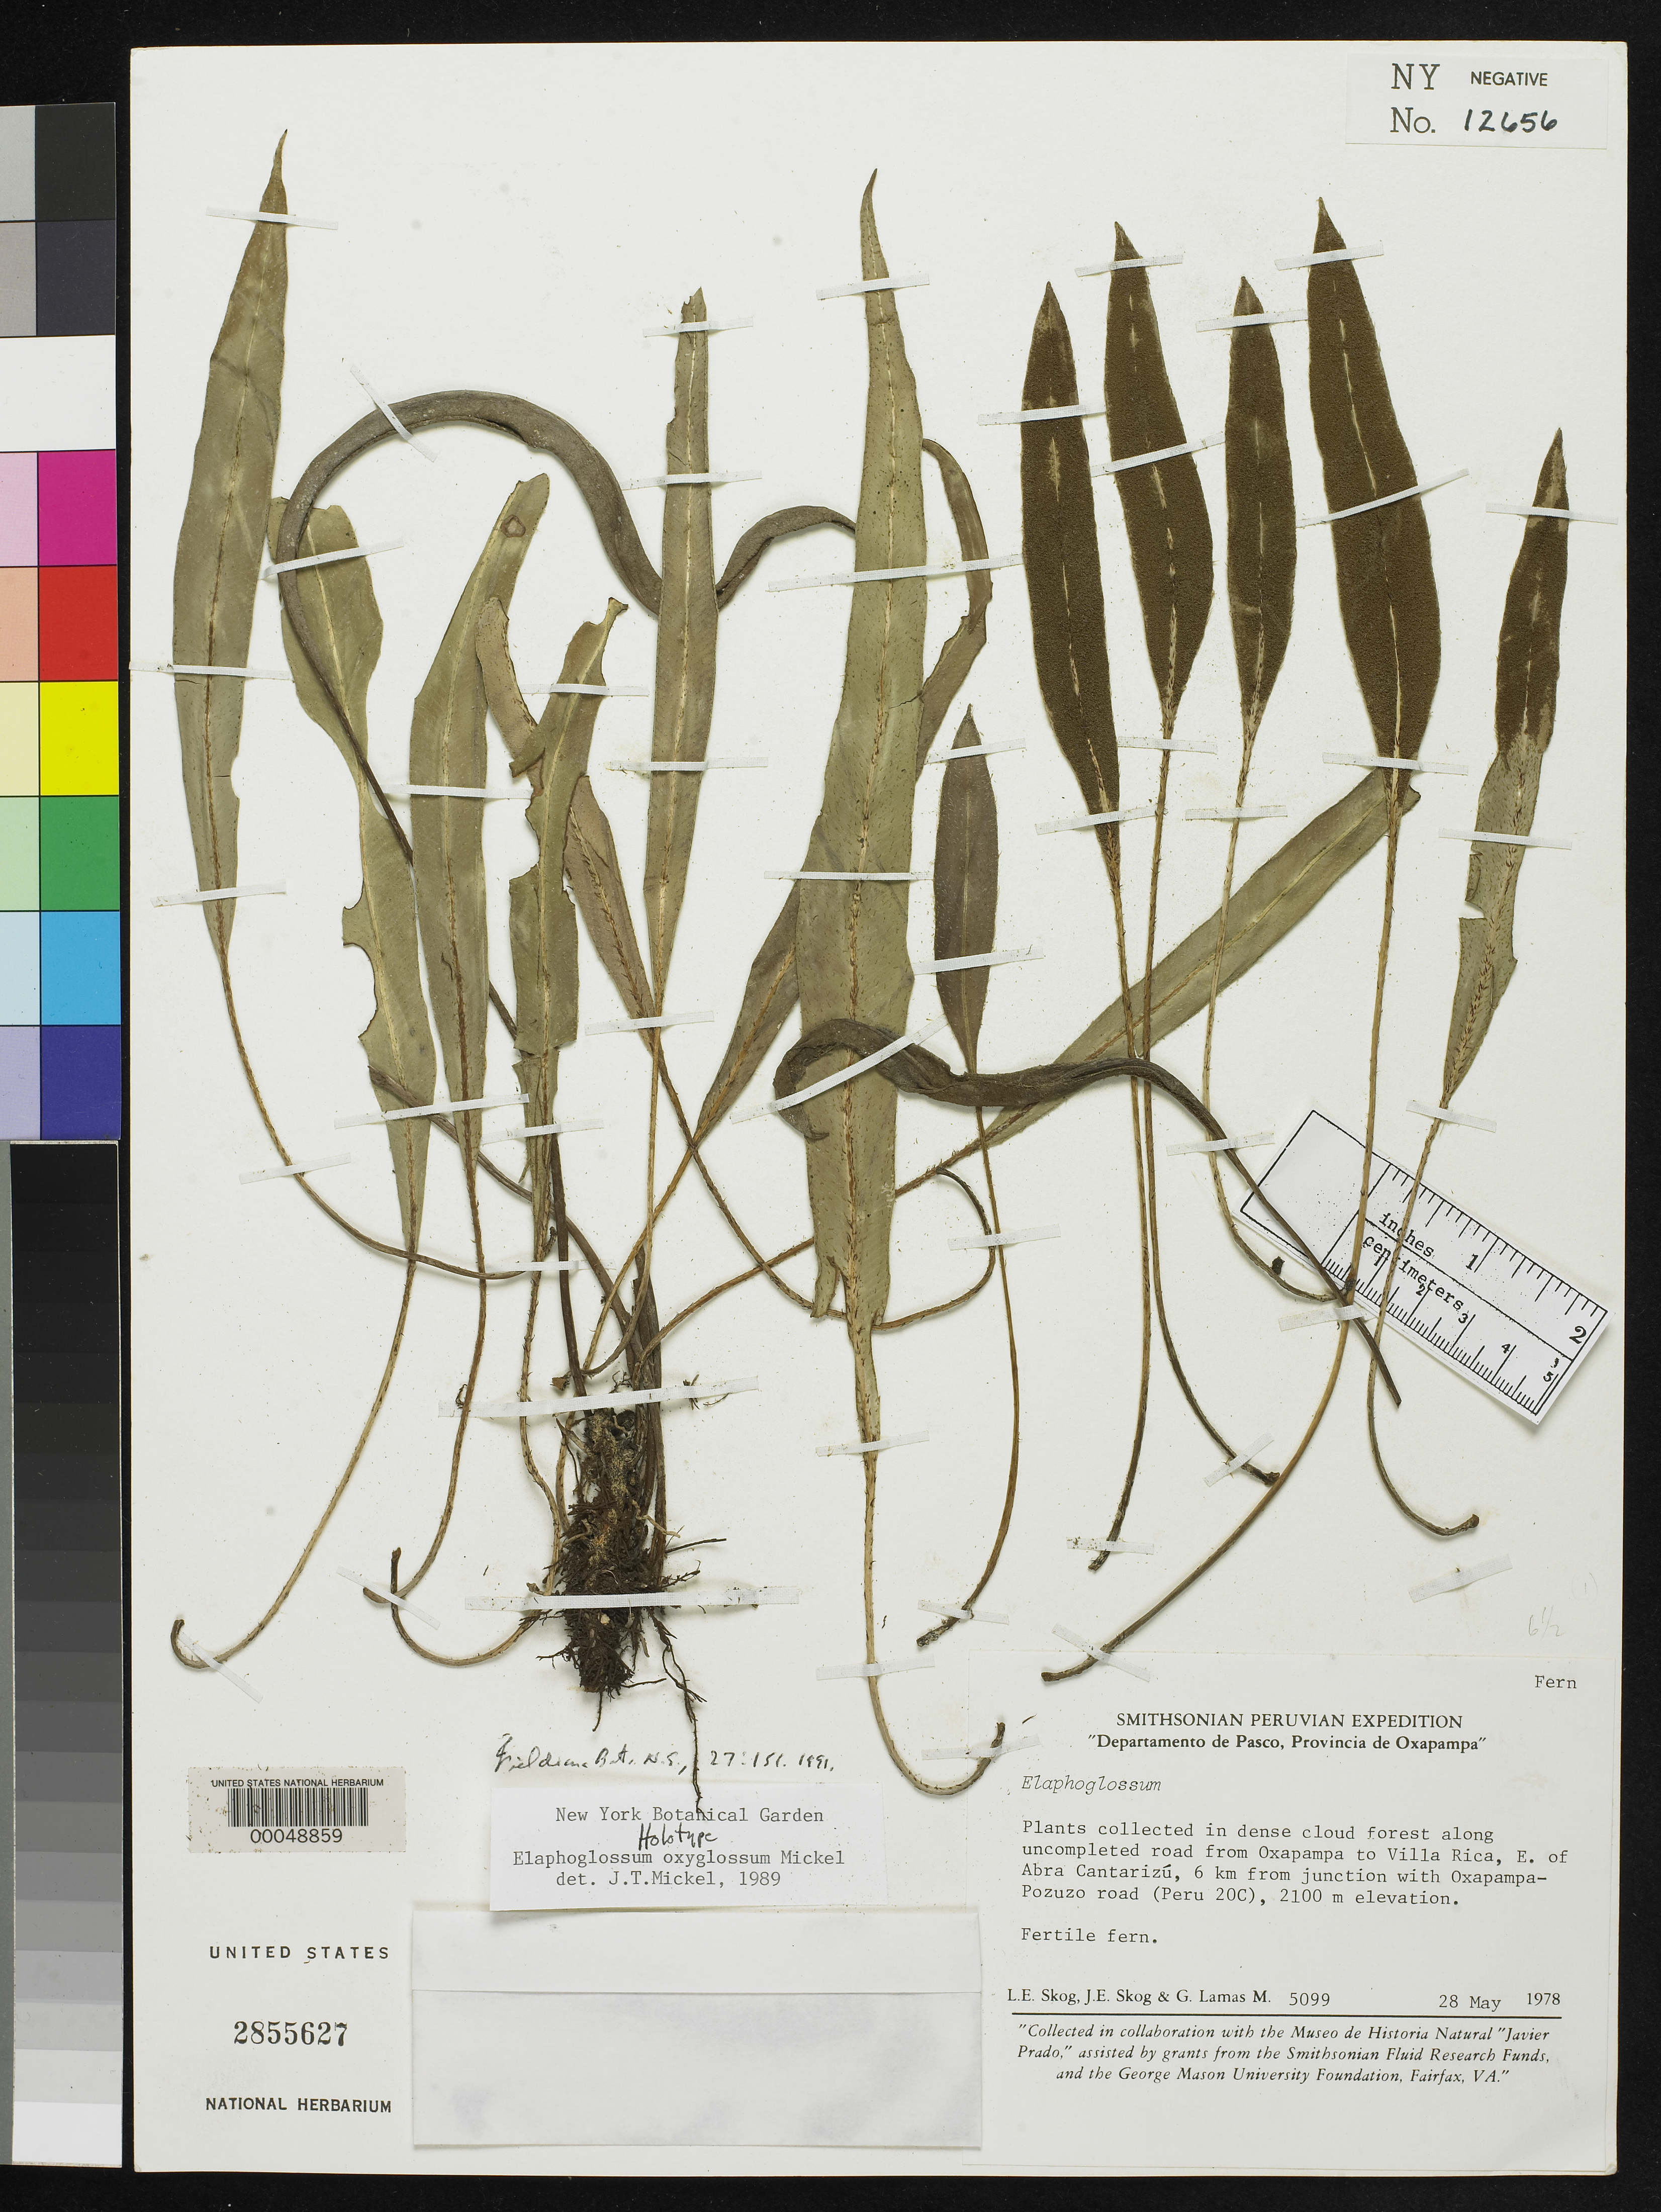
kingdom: Plantae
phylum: Tracheophyta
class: Polypodiopsida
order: Polypodiales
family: Dryopteridaceae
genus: Elaphoglossum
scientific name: Elaphoglossum oxyglossum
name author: Mickel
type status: Holotype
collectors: L. E. Skog, J. E. Skog & G. Lamas M.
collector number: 5099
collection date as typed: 28 May 1978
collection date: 1978-05-28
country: Peru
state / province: Pasco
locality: Along road from Oxapampa to Villa Rica, E of abra Cantarizu, 6 km from Juntio with Oxapampa-Pozuzo road.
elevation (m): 2100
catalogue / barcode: US 2855627